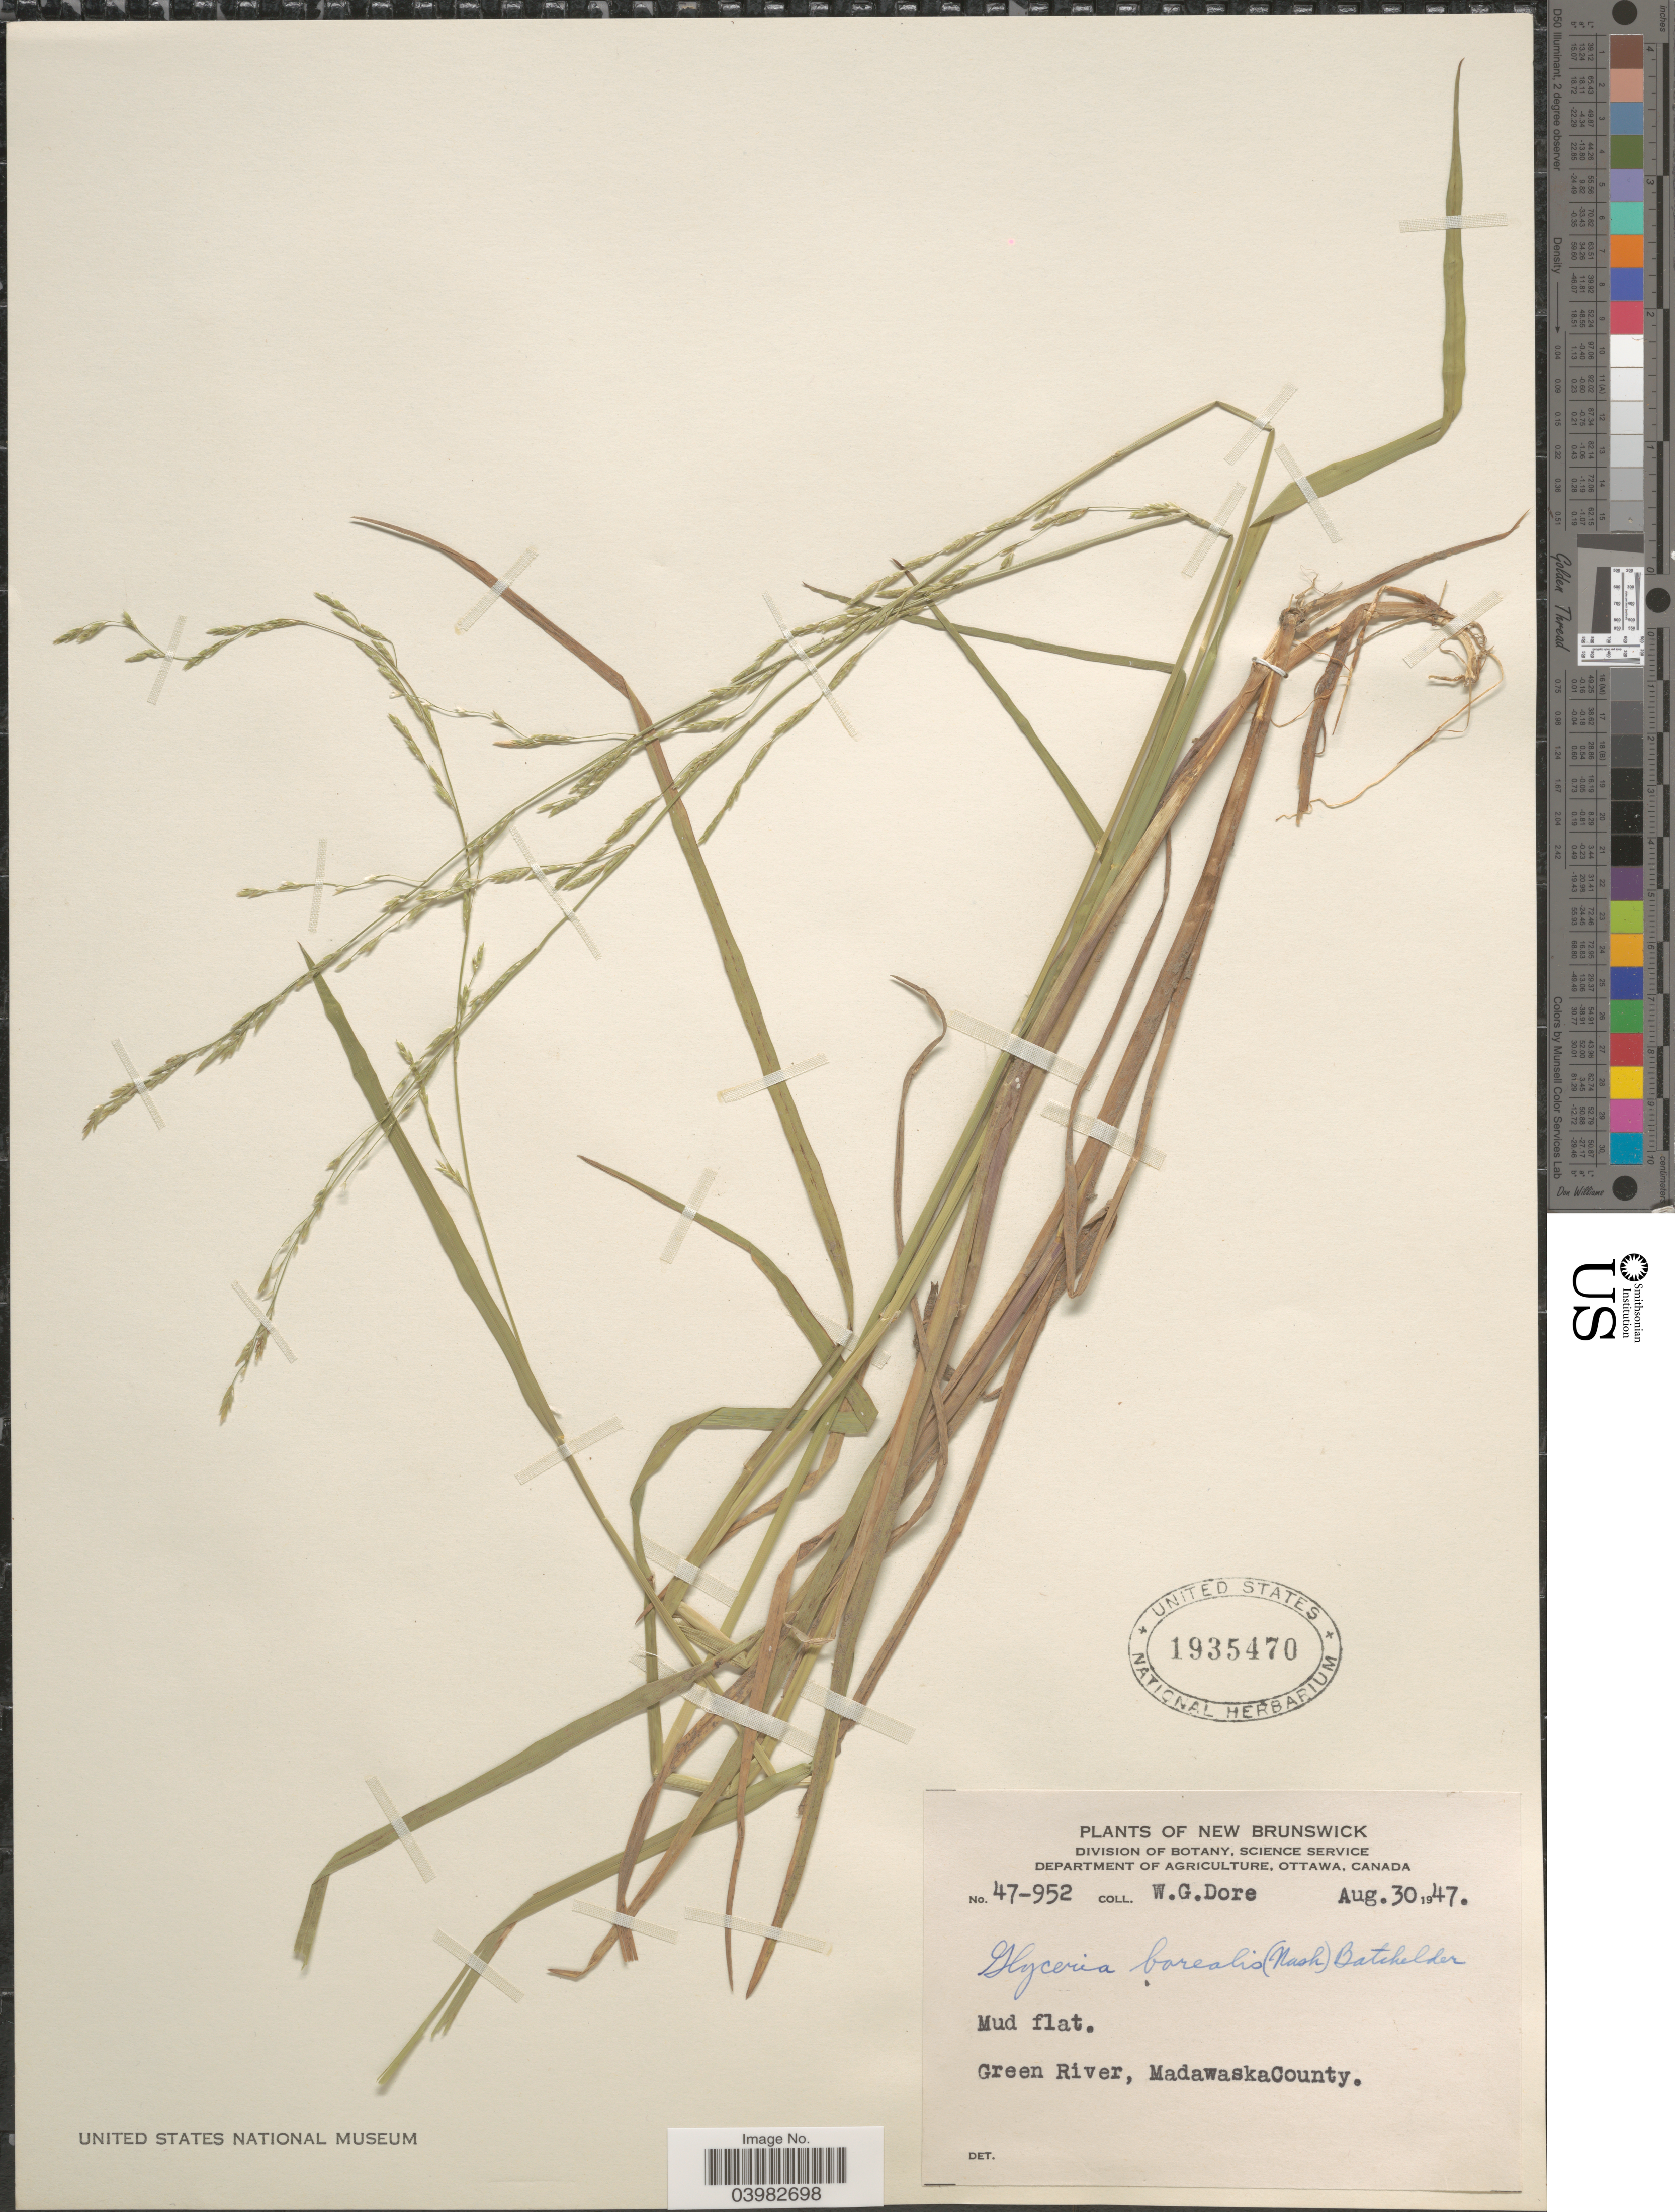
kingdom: Plantae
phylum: Tracheophyta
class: Liliopsida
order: Poales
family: Poaceae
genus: Glyceria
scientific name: Glyceria borealis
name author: (Nash) Batchelder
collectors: W. Dore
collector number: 47-952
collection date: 1947-08-30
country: Canada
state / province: New Brunswick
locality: Green River, MadawaskaCounty.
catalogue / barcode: US 1935470